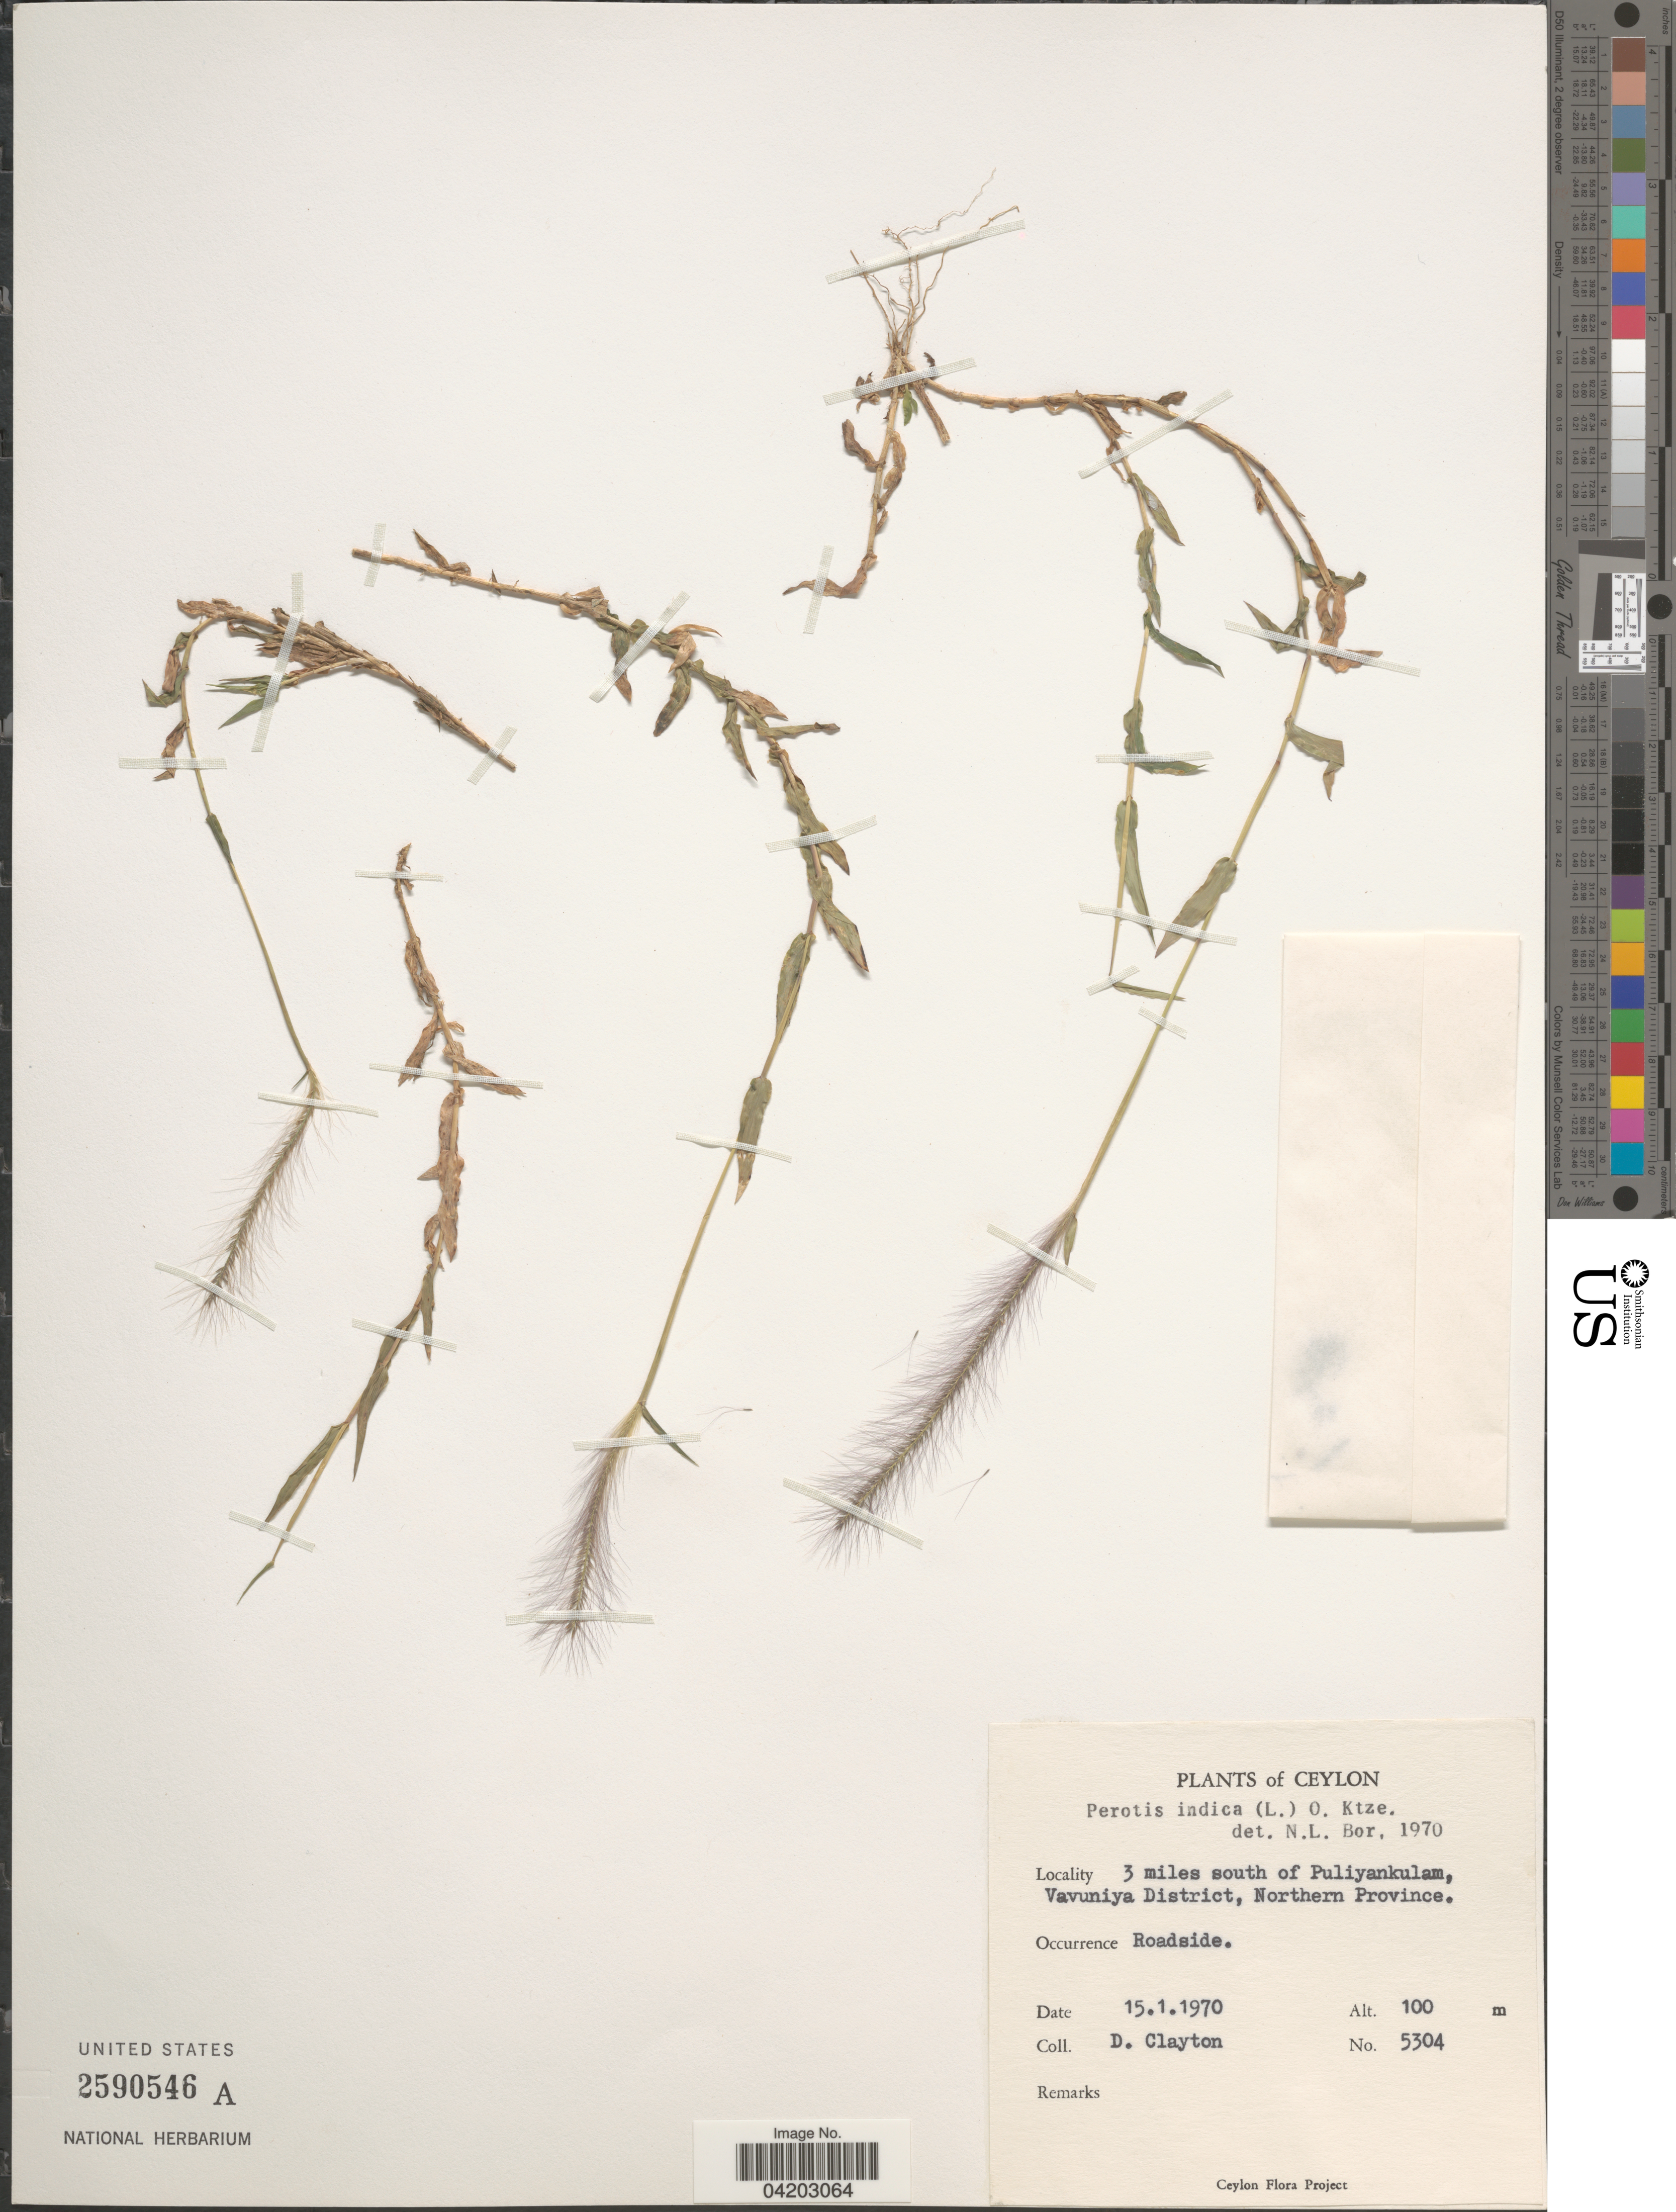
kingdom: Plantae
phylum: Tracheophyta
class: Liliopsida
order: Poales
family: Poaceae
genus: Perotis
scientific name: Perotis indica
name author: (L.) Kuntze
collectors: D. Clayton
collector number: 5304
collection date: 1970-01-15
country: Sri Lanka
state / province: Northern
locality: Ceylon. 3 miles south of Puliyankulam, Vavuniya District. Roadside.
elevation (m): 100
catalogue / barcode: US 2590546A